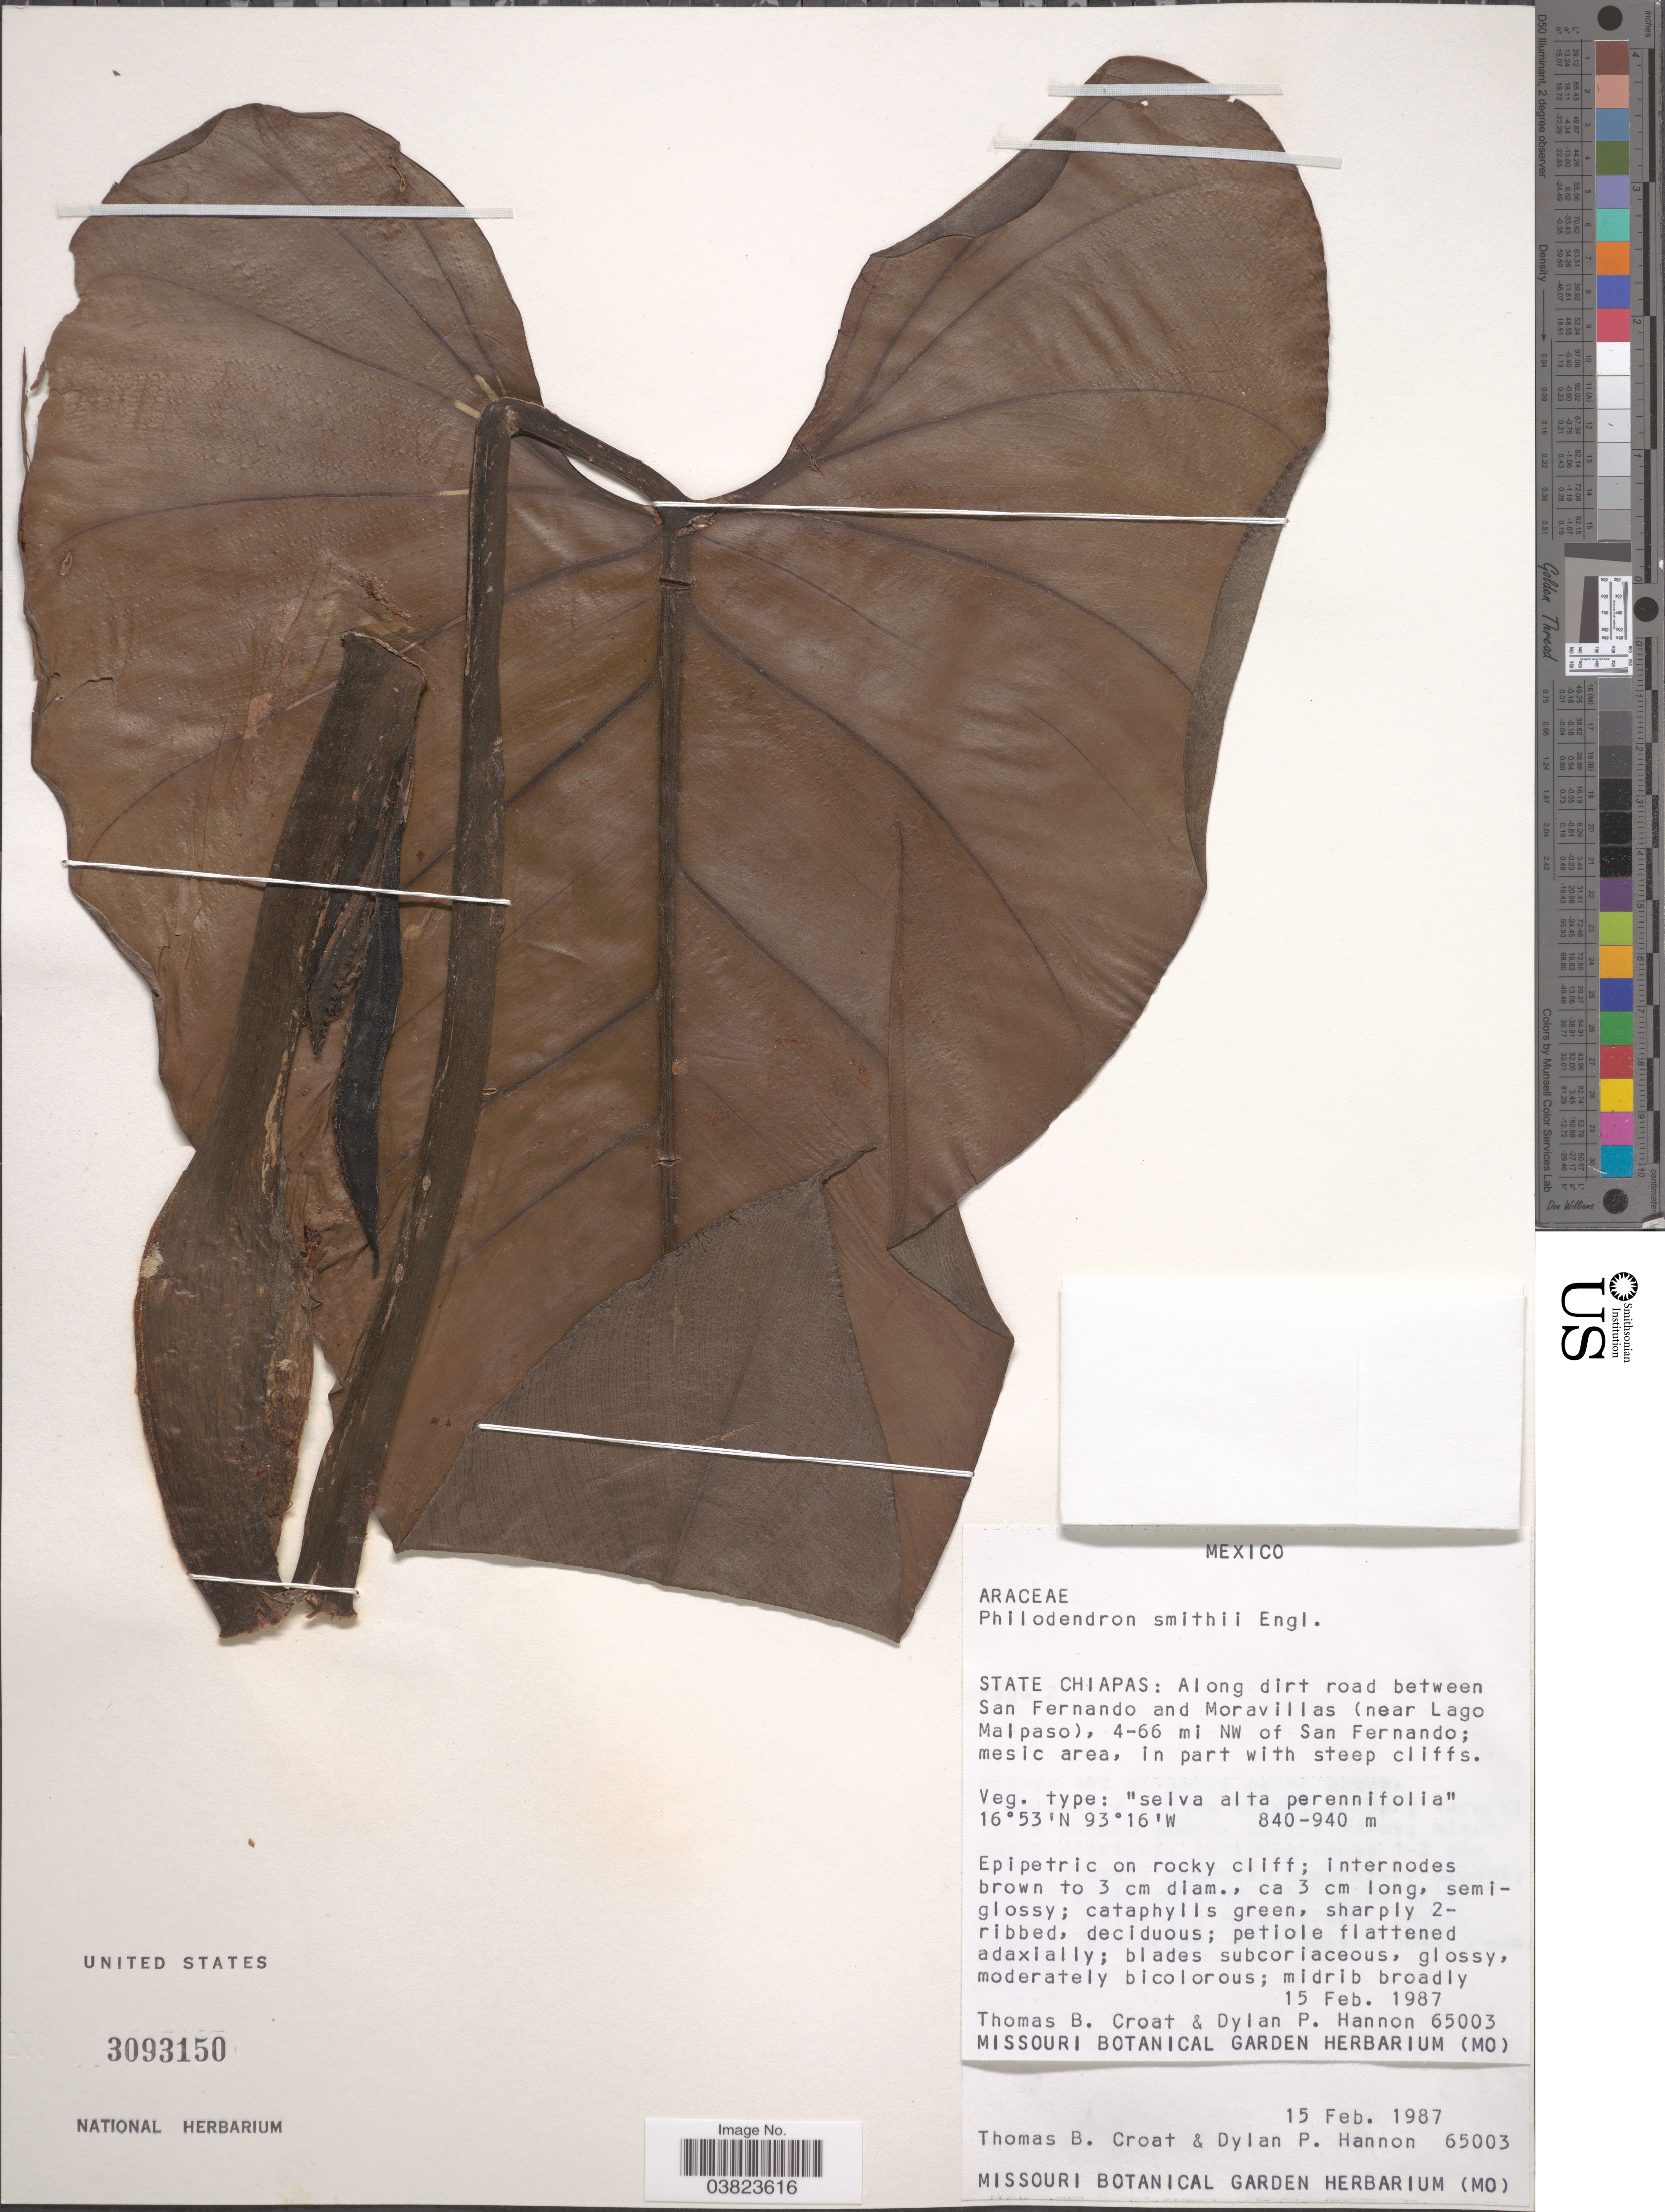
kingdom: Plantae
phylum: Tracheophyta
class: Liliopsida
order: Alismatales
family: Araceae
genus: Philodendron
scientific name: Philodendron smithii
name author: Engl.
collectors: T. B. Croat & D. Hannon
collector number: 65003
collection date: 1987-02-15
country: Mexico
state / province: Chiapas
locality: Along dirt road between San Fernando and Moravillas (near Lago malpaso), 4-66 mi NW of San Fernando.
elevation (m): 840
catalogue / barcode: US 3093150